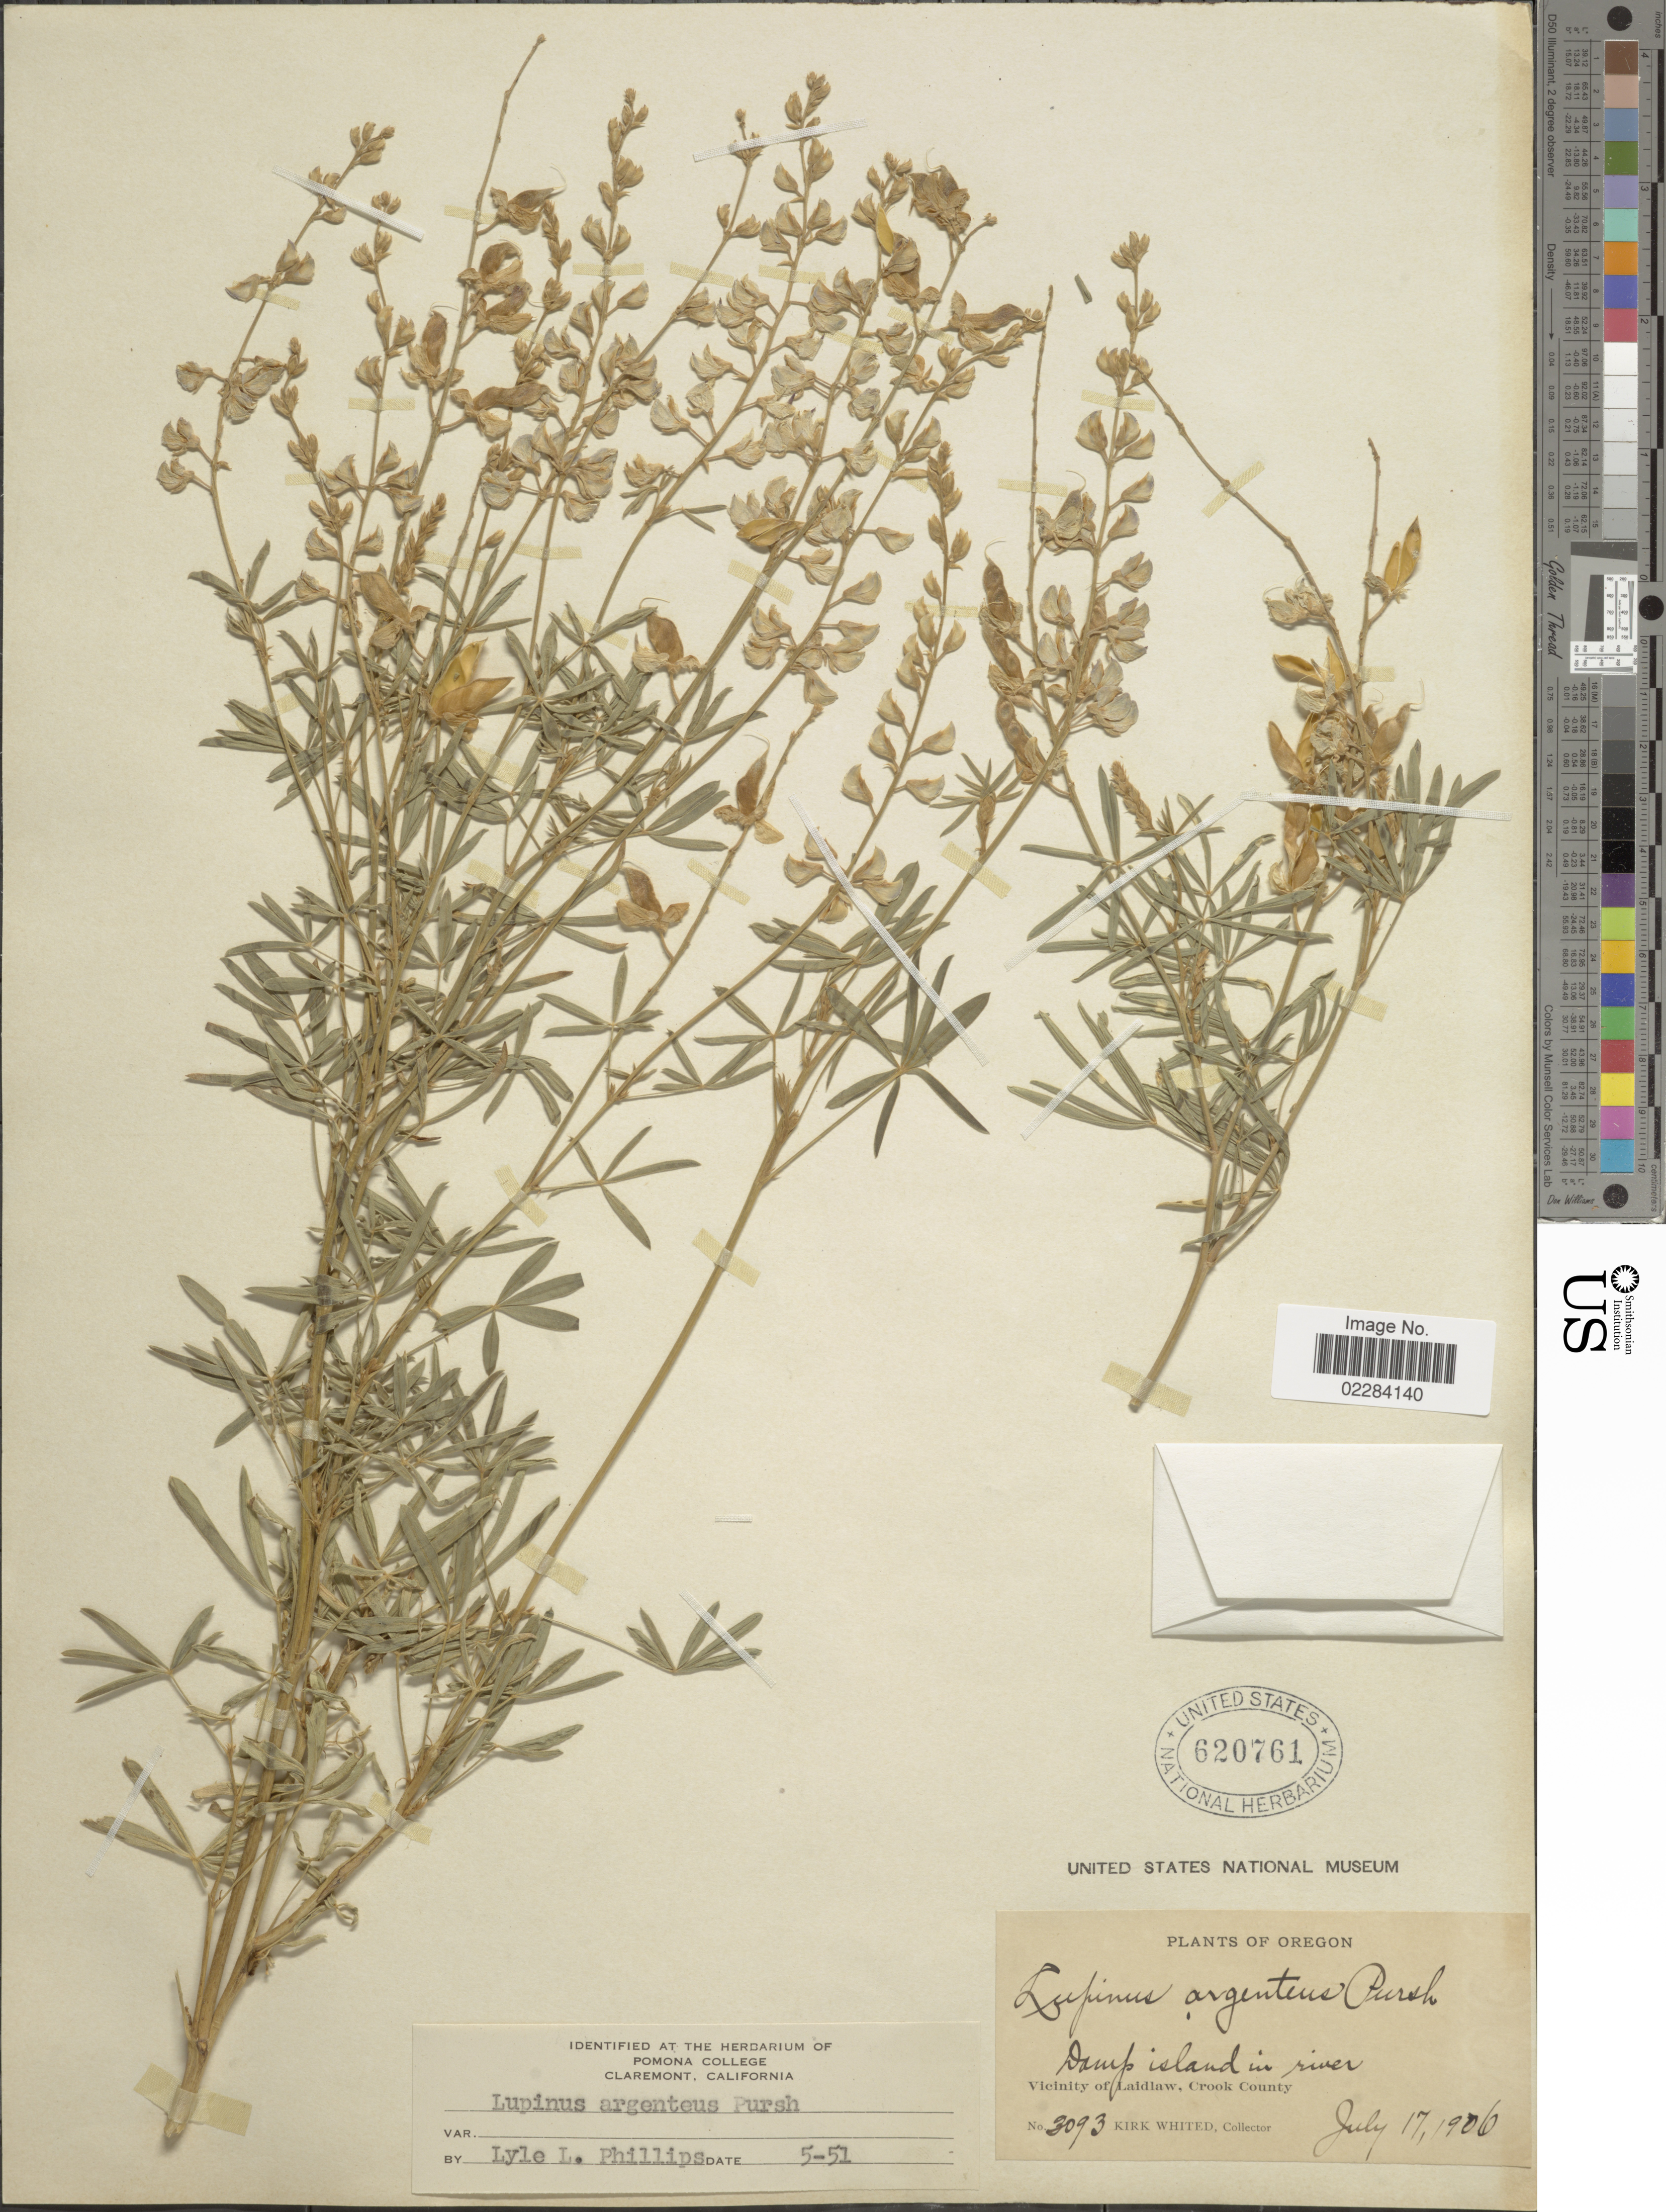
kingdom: Plantae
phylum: Tracheophyta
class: Magnoliopsida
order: Fabales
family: Fabaceae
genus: Lupinus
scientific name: Lupinus argenteus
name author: Pursh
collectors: K. Whited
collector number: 3093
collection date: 1906-07-17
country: United States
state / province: Oregon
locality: Damp island in river Vicinity of Laidlaw, Crook County.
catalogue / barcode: US 620761